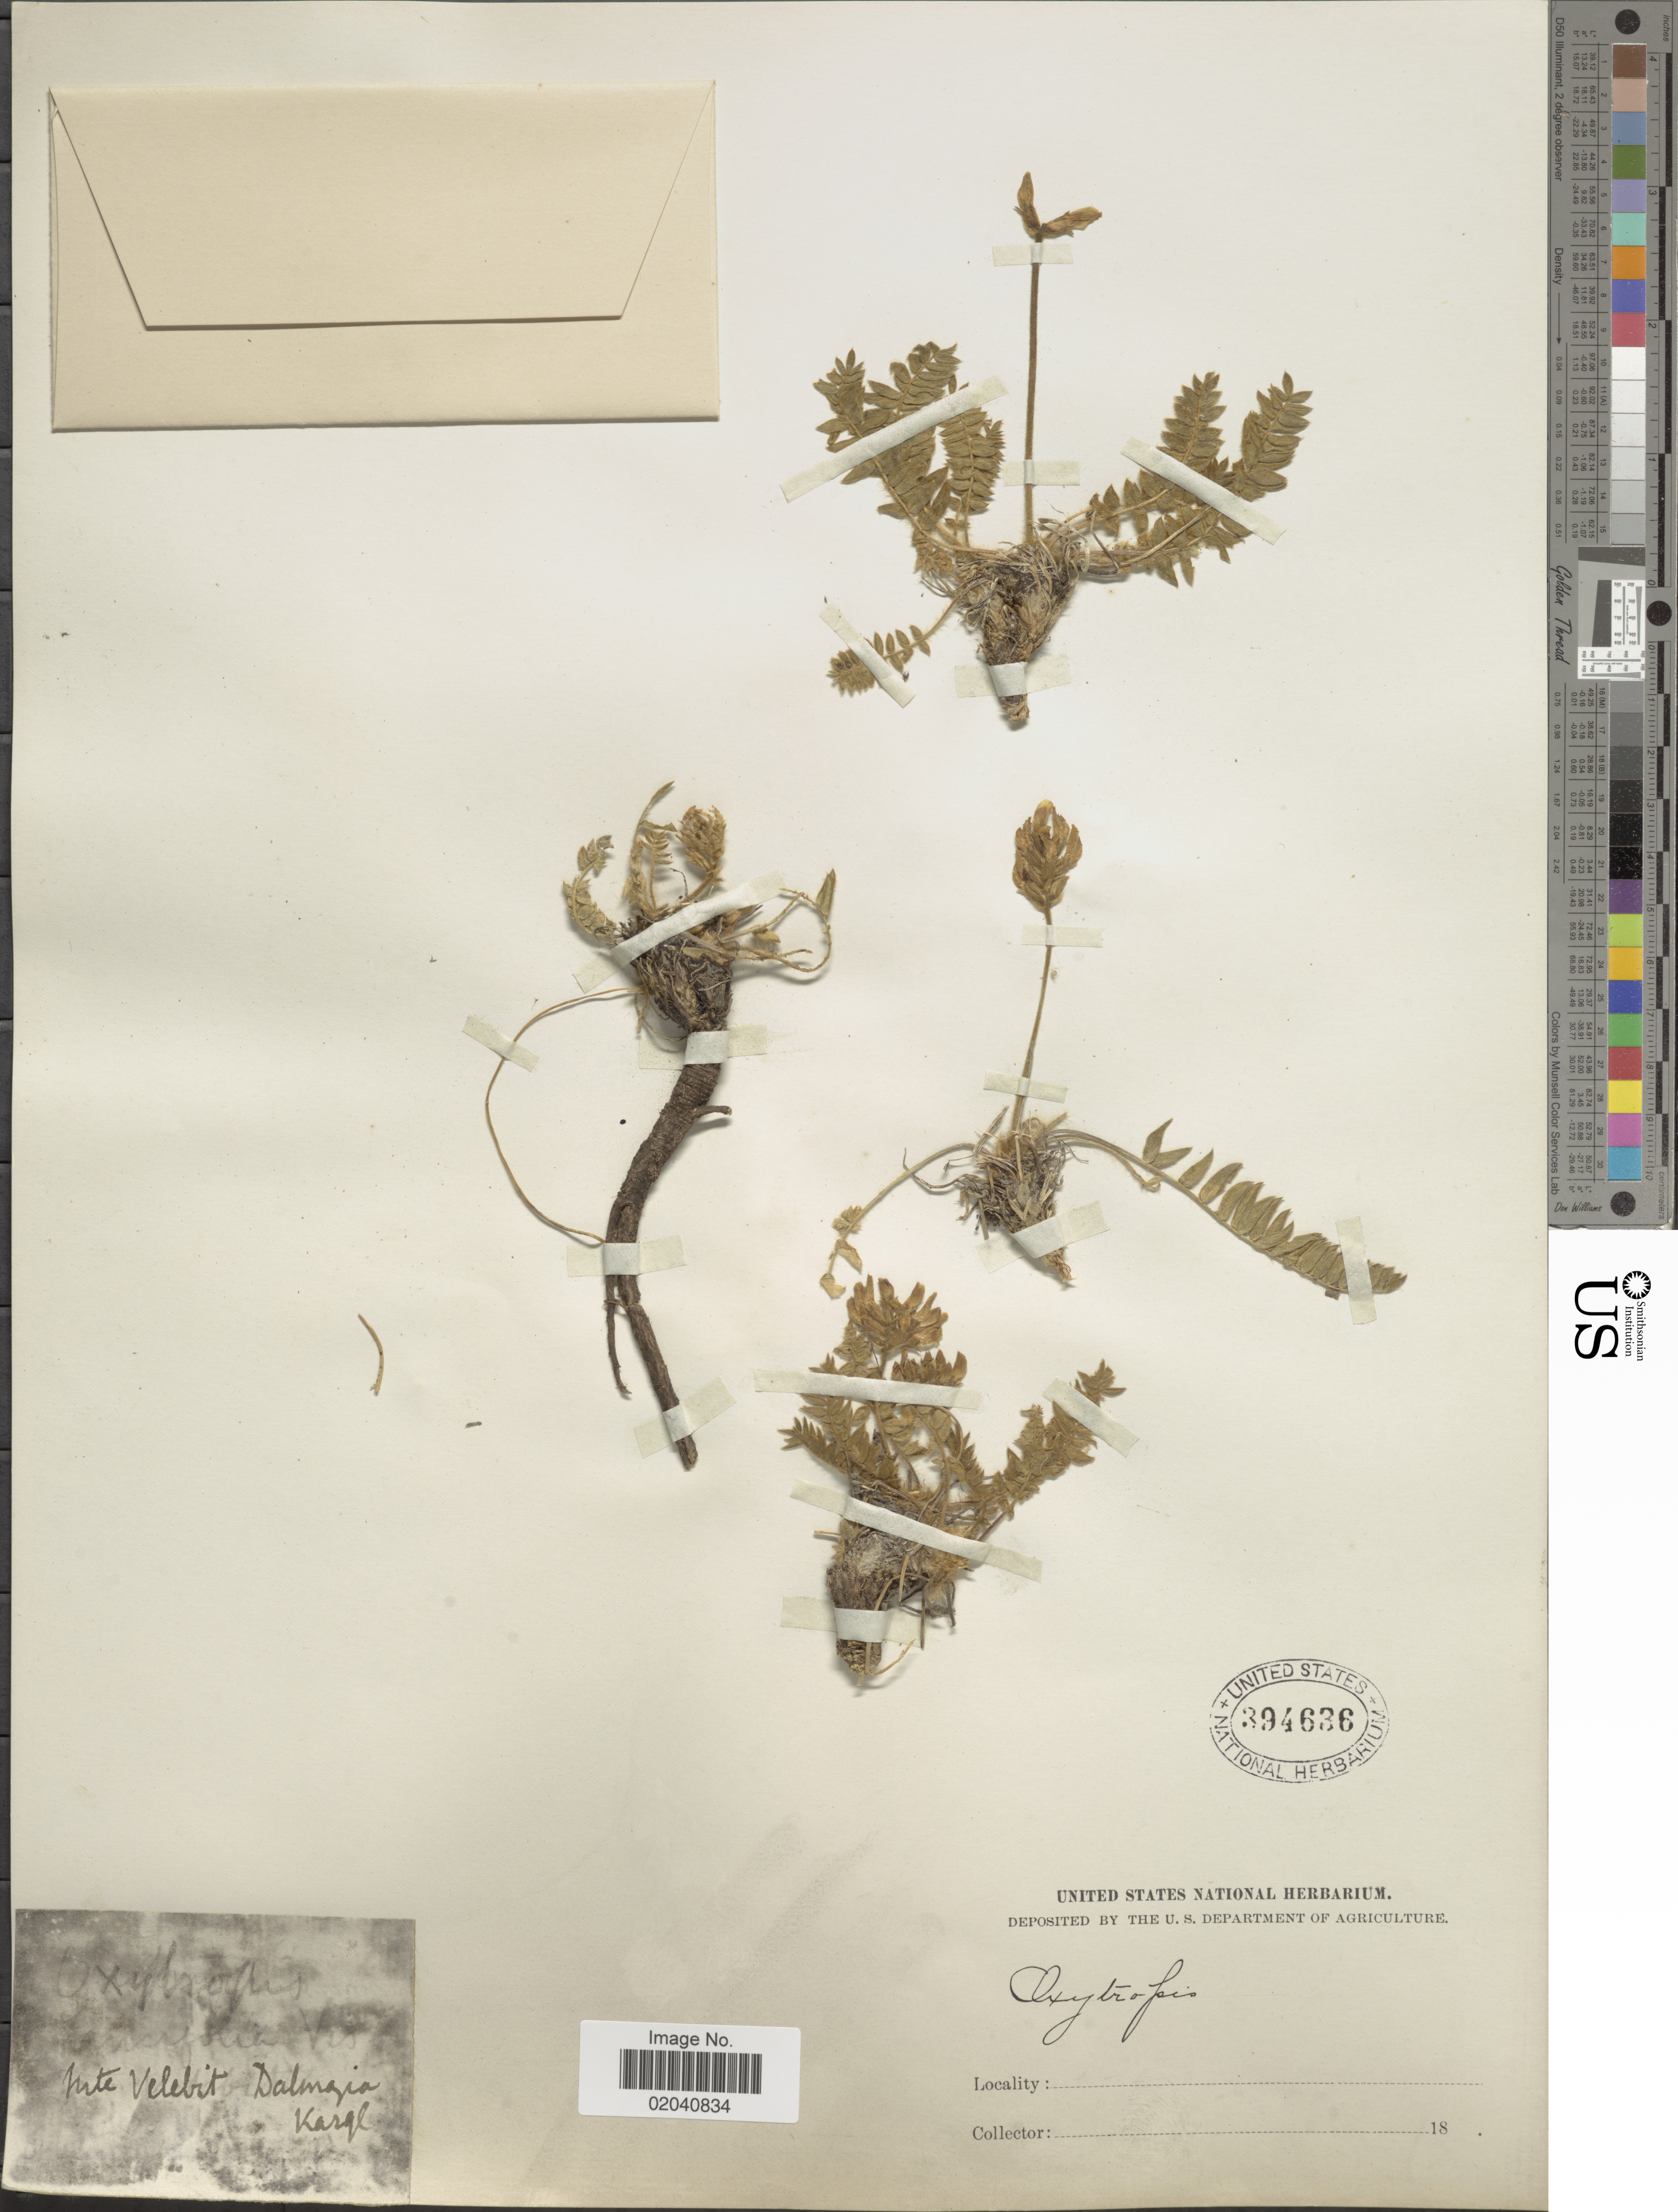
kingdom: Plantae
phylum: Tracheophyta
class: Magnoliopsida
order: Fabales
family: Fabaceae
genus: Oxytropis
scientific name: Oxytropis sp.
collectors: Kargl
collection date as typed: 18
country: Croatia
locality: Mte Velebit Dalmazia [interpreted]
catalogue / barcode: US 394636